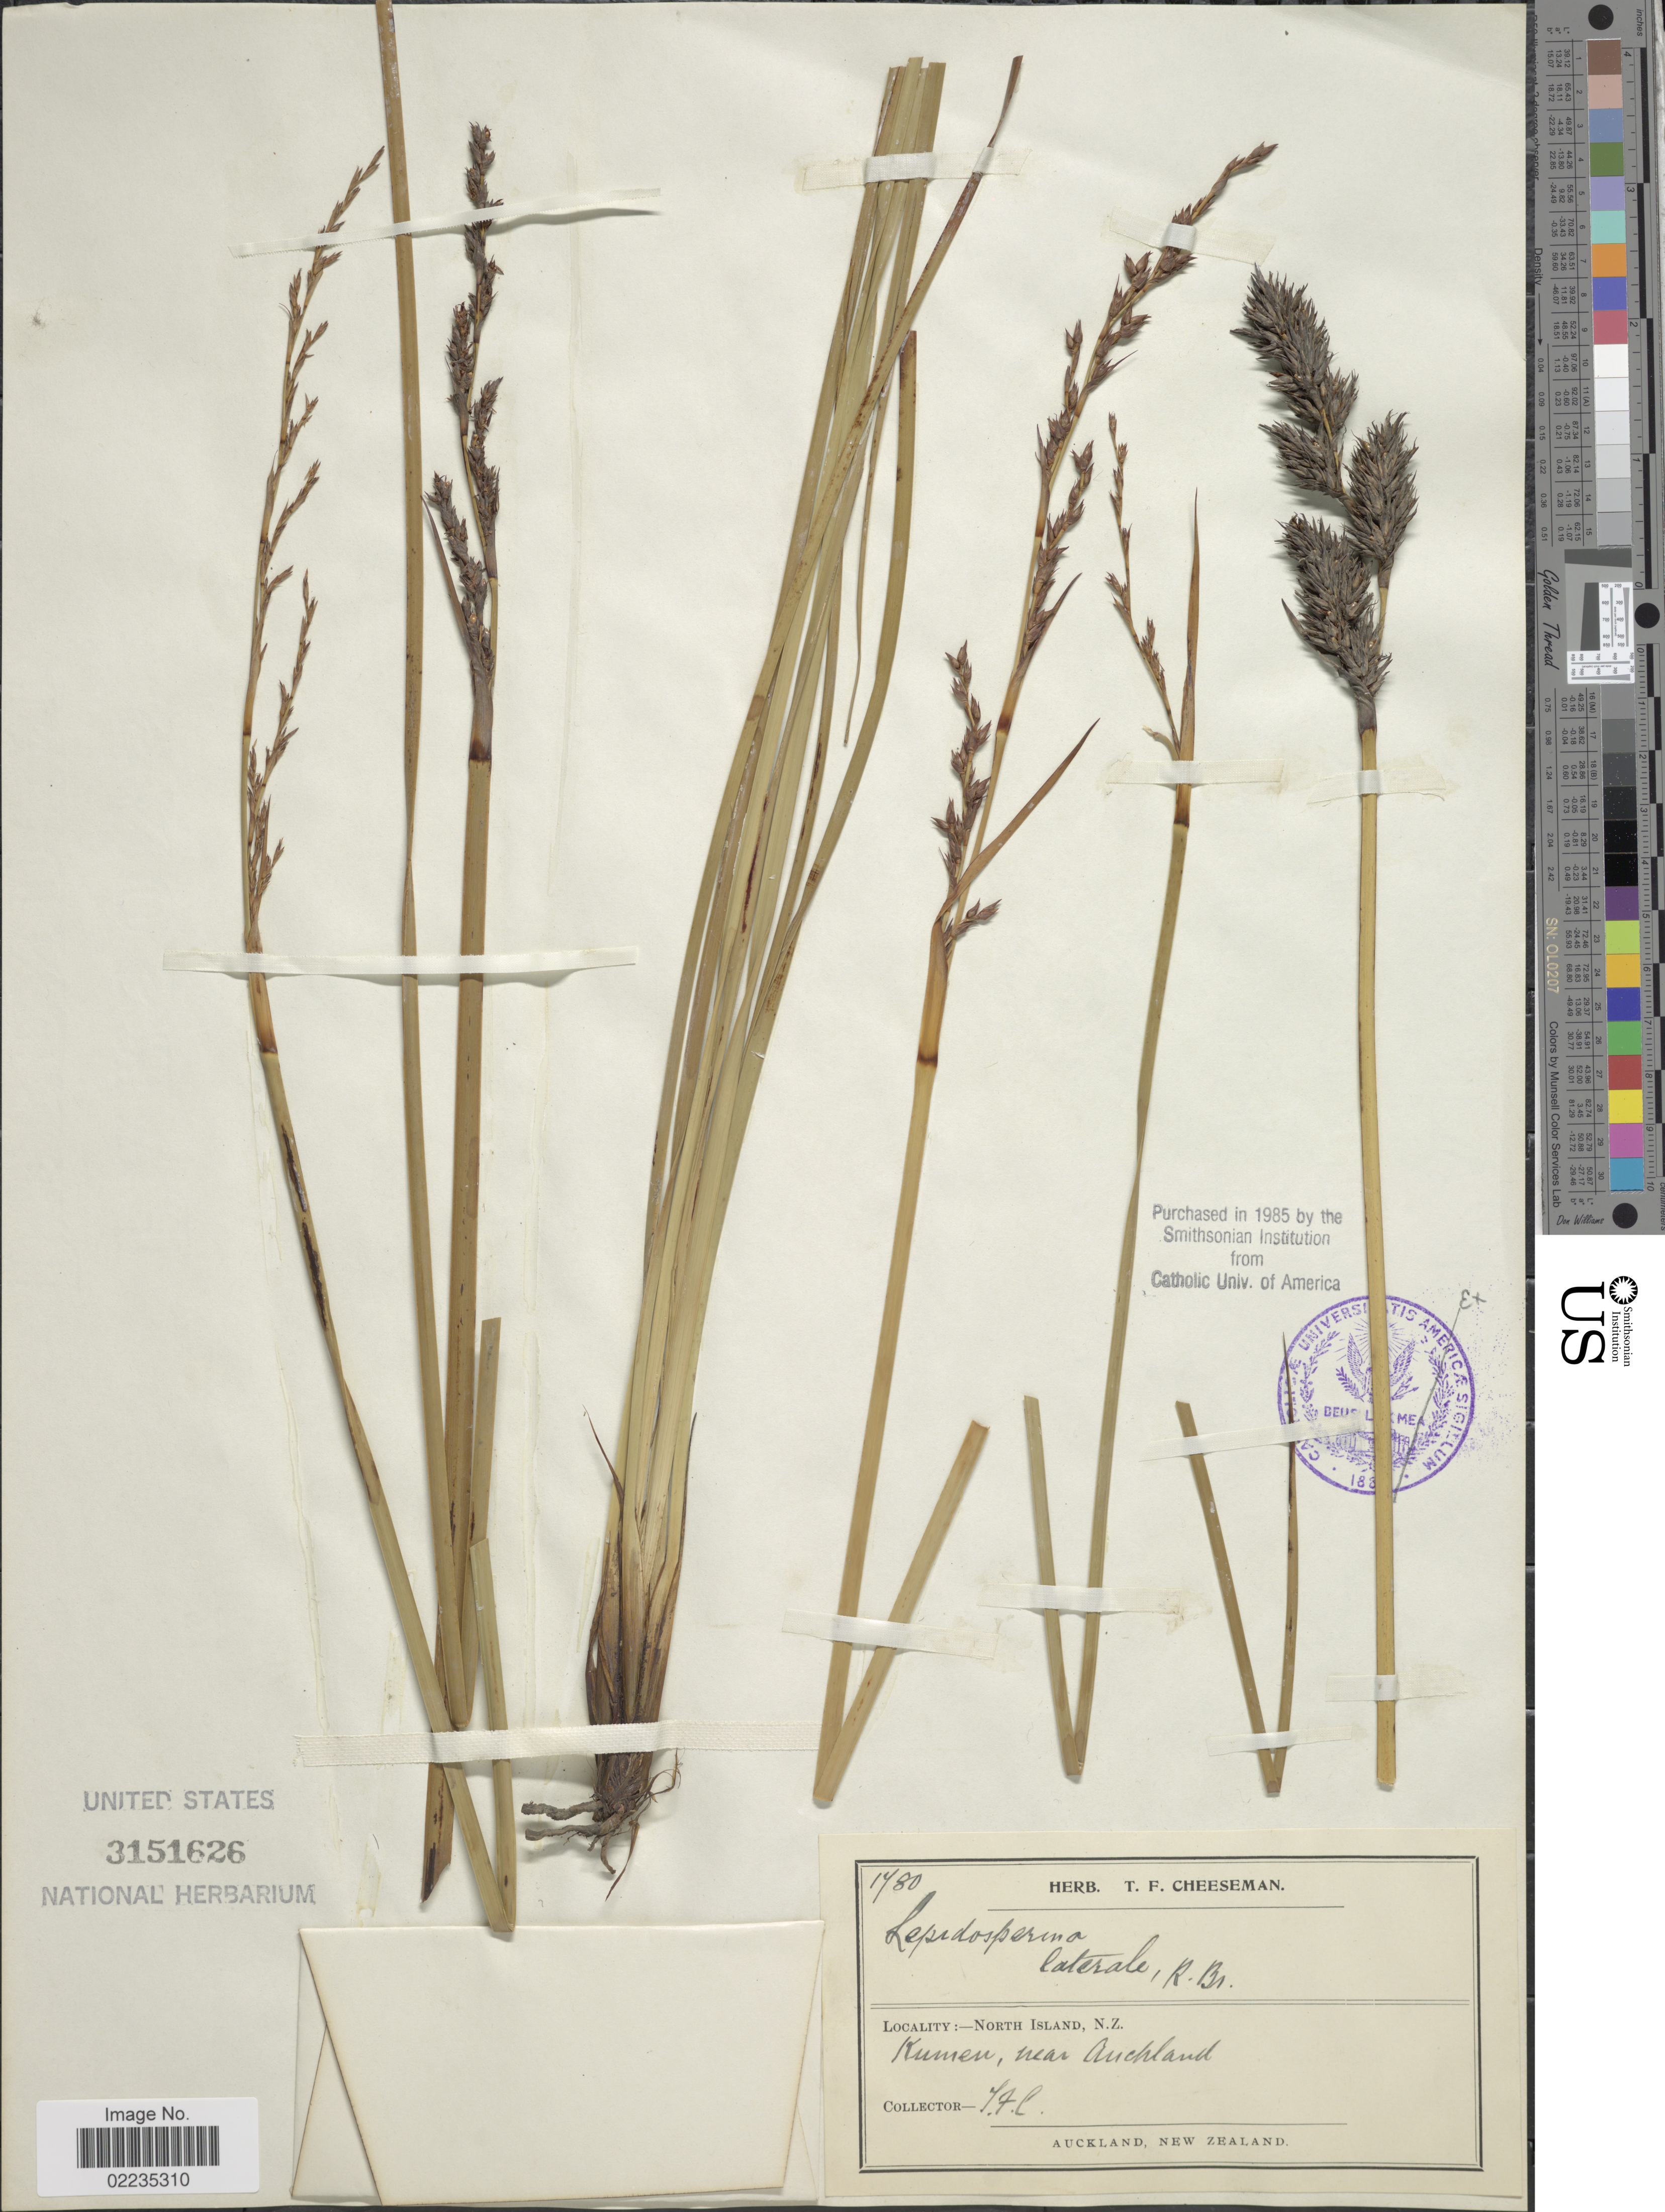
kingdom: Plantae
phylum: Tracheophyta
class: Liliopsida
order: Poales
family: Cyperaceae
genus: Lepidosperma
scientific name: Lepidosperma laterale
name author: R. Br.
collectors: T. F. Cheeseman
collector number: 1780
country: New Zealand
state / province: Auckland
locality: North lsland, N.Z., Kumen, near Auckland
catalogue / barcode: US 3151626